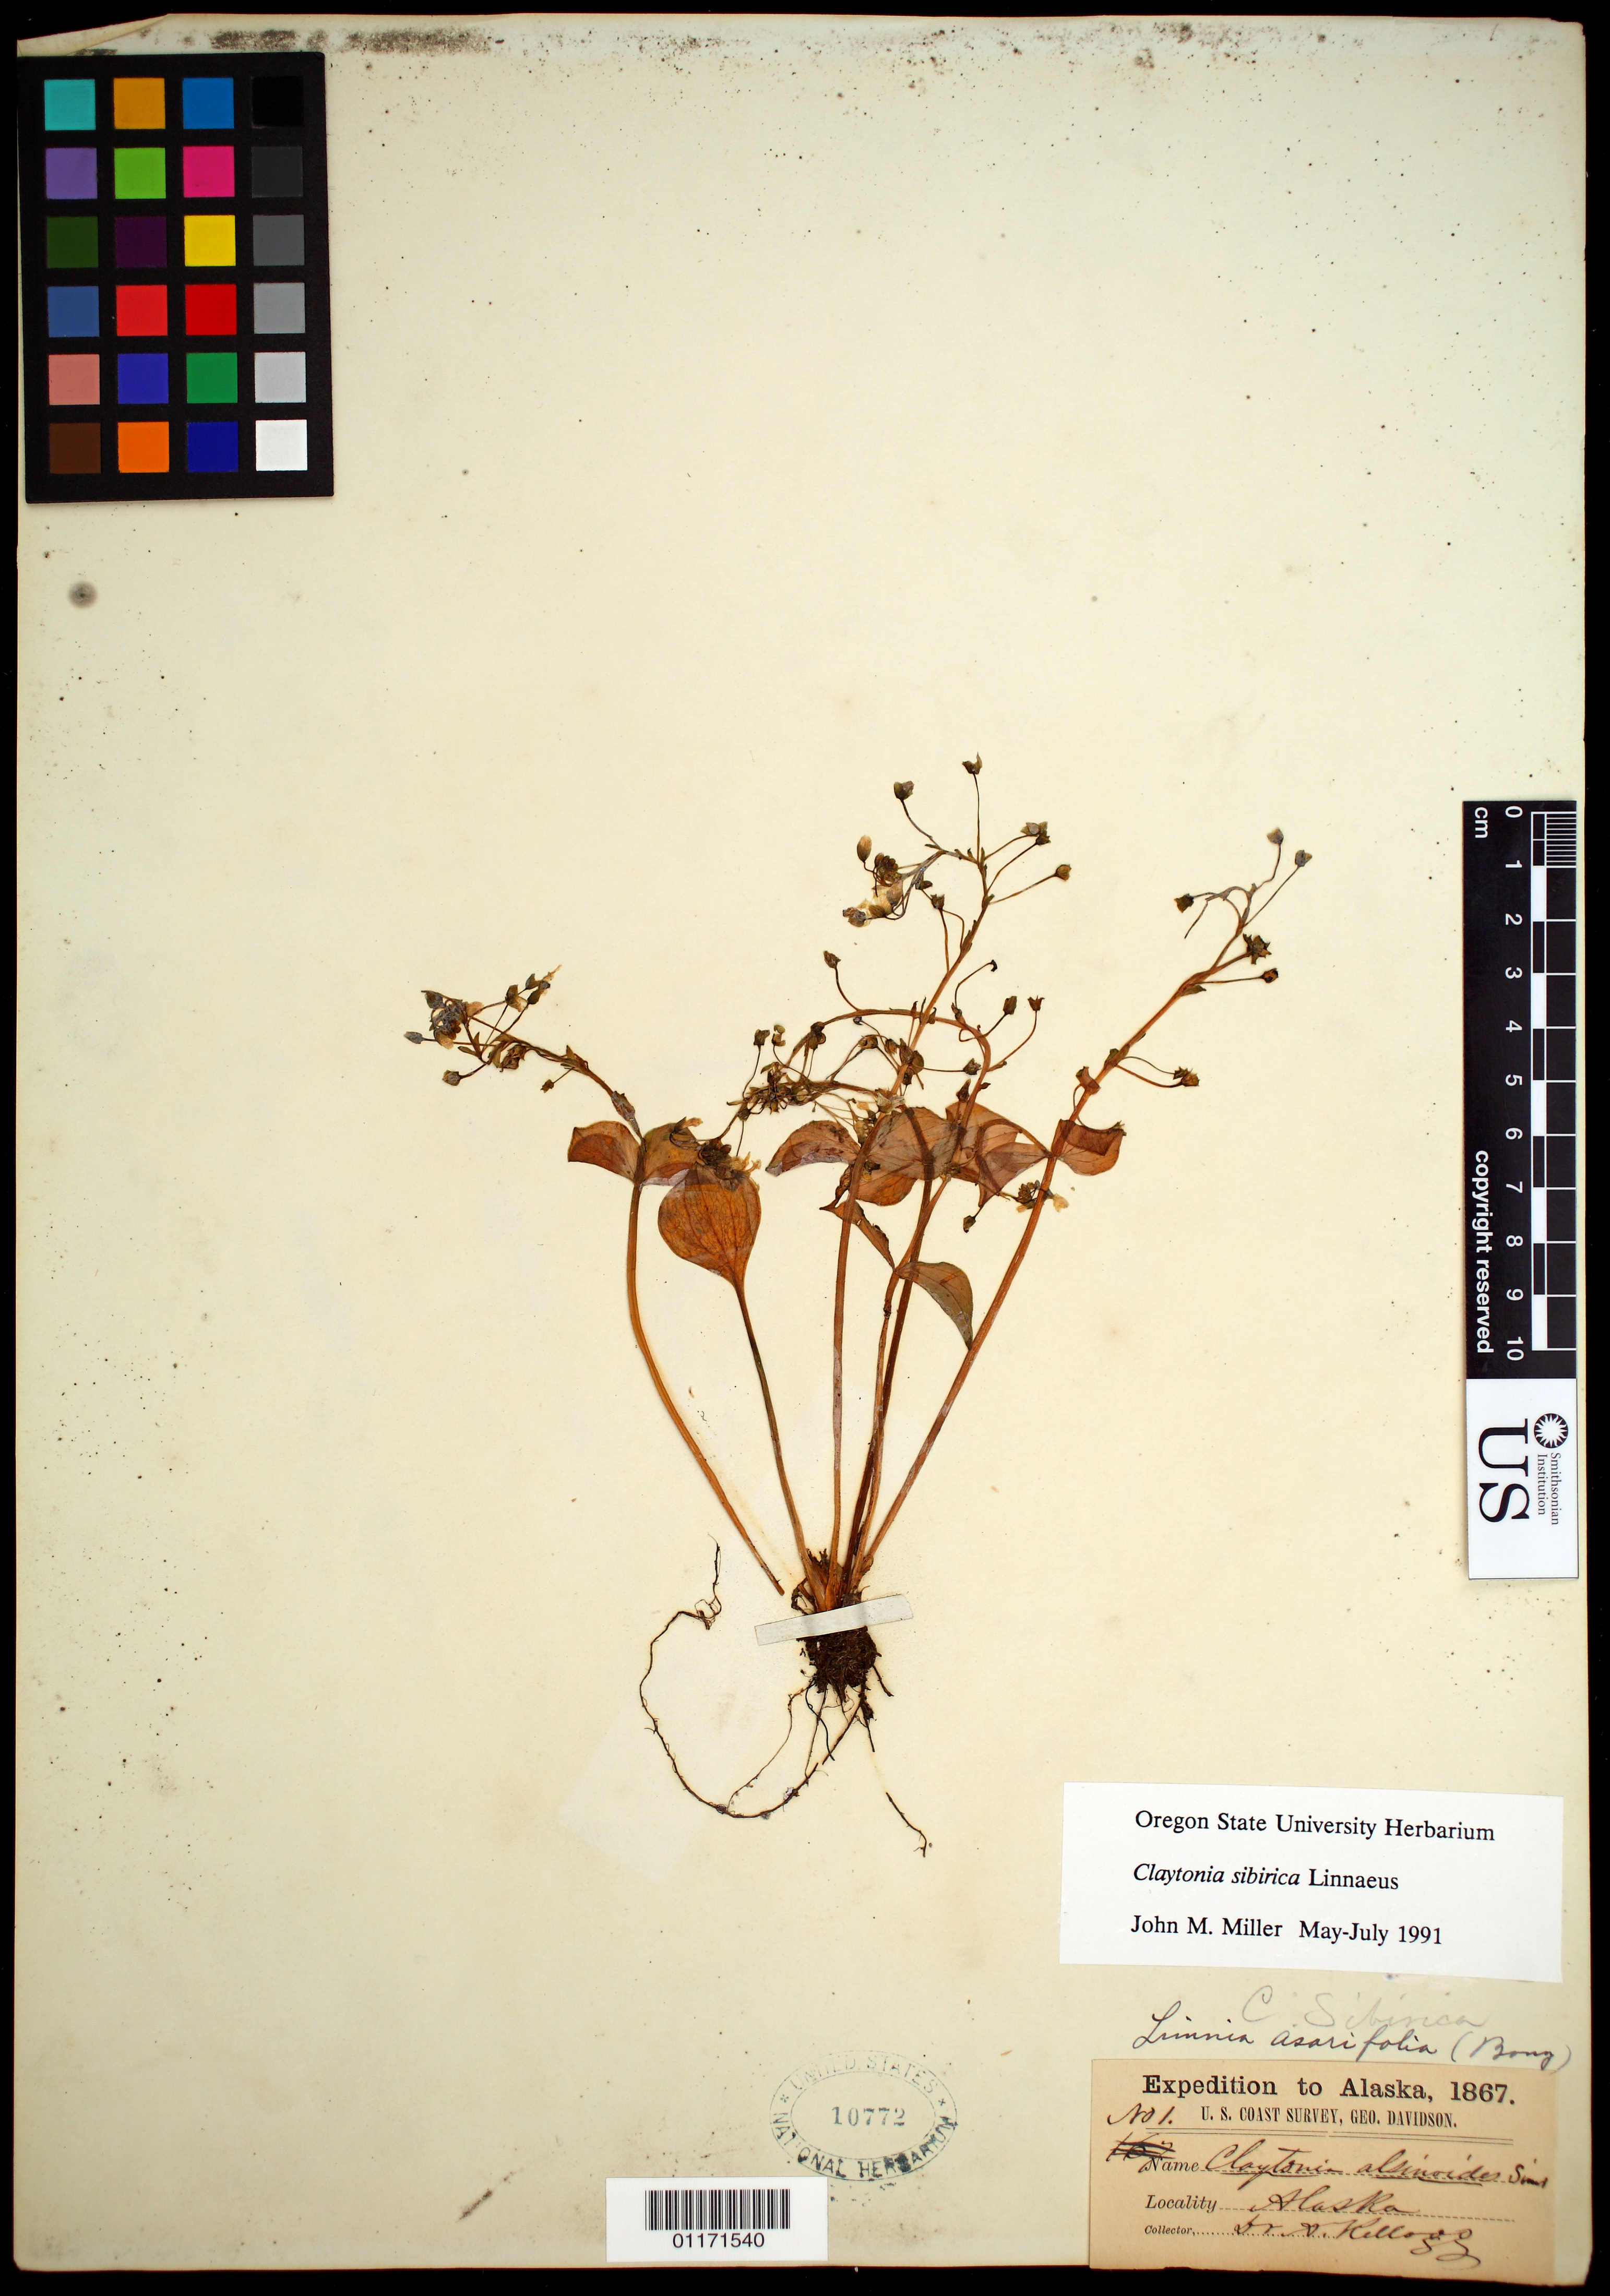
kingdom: Plantae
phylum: Tracheophyta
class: Magnoliopsida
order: Caryophyllales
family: Montiaceae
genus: Claytonia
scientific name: Claytonia sibirica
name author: L.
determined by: Miller, John M.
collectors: A. Kellogg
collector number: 1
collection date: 1867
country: United States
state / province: Alaska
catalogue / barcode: US 10772